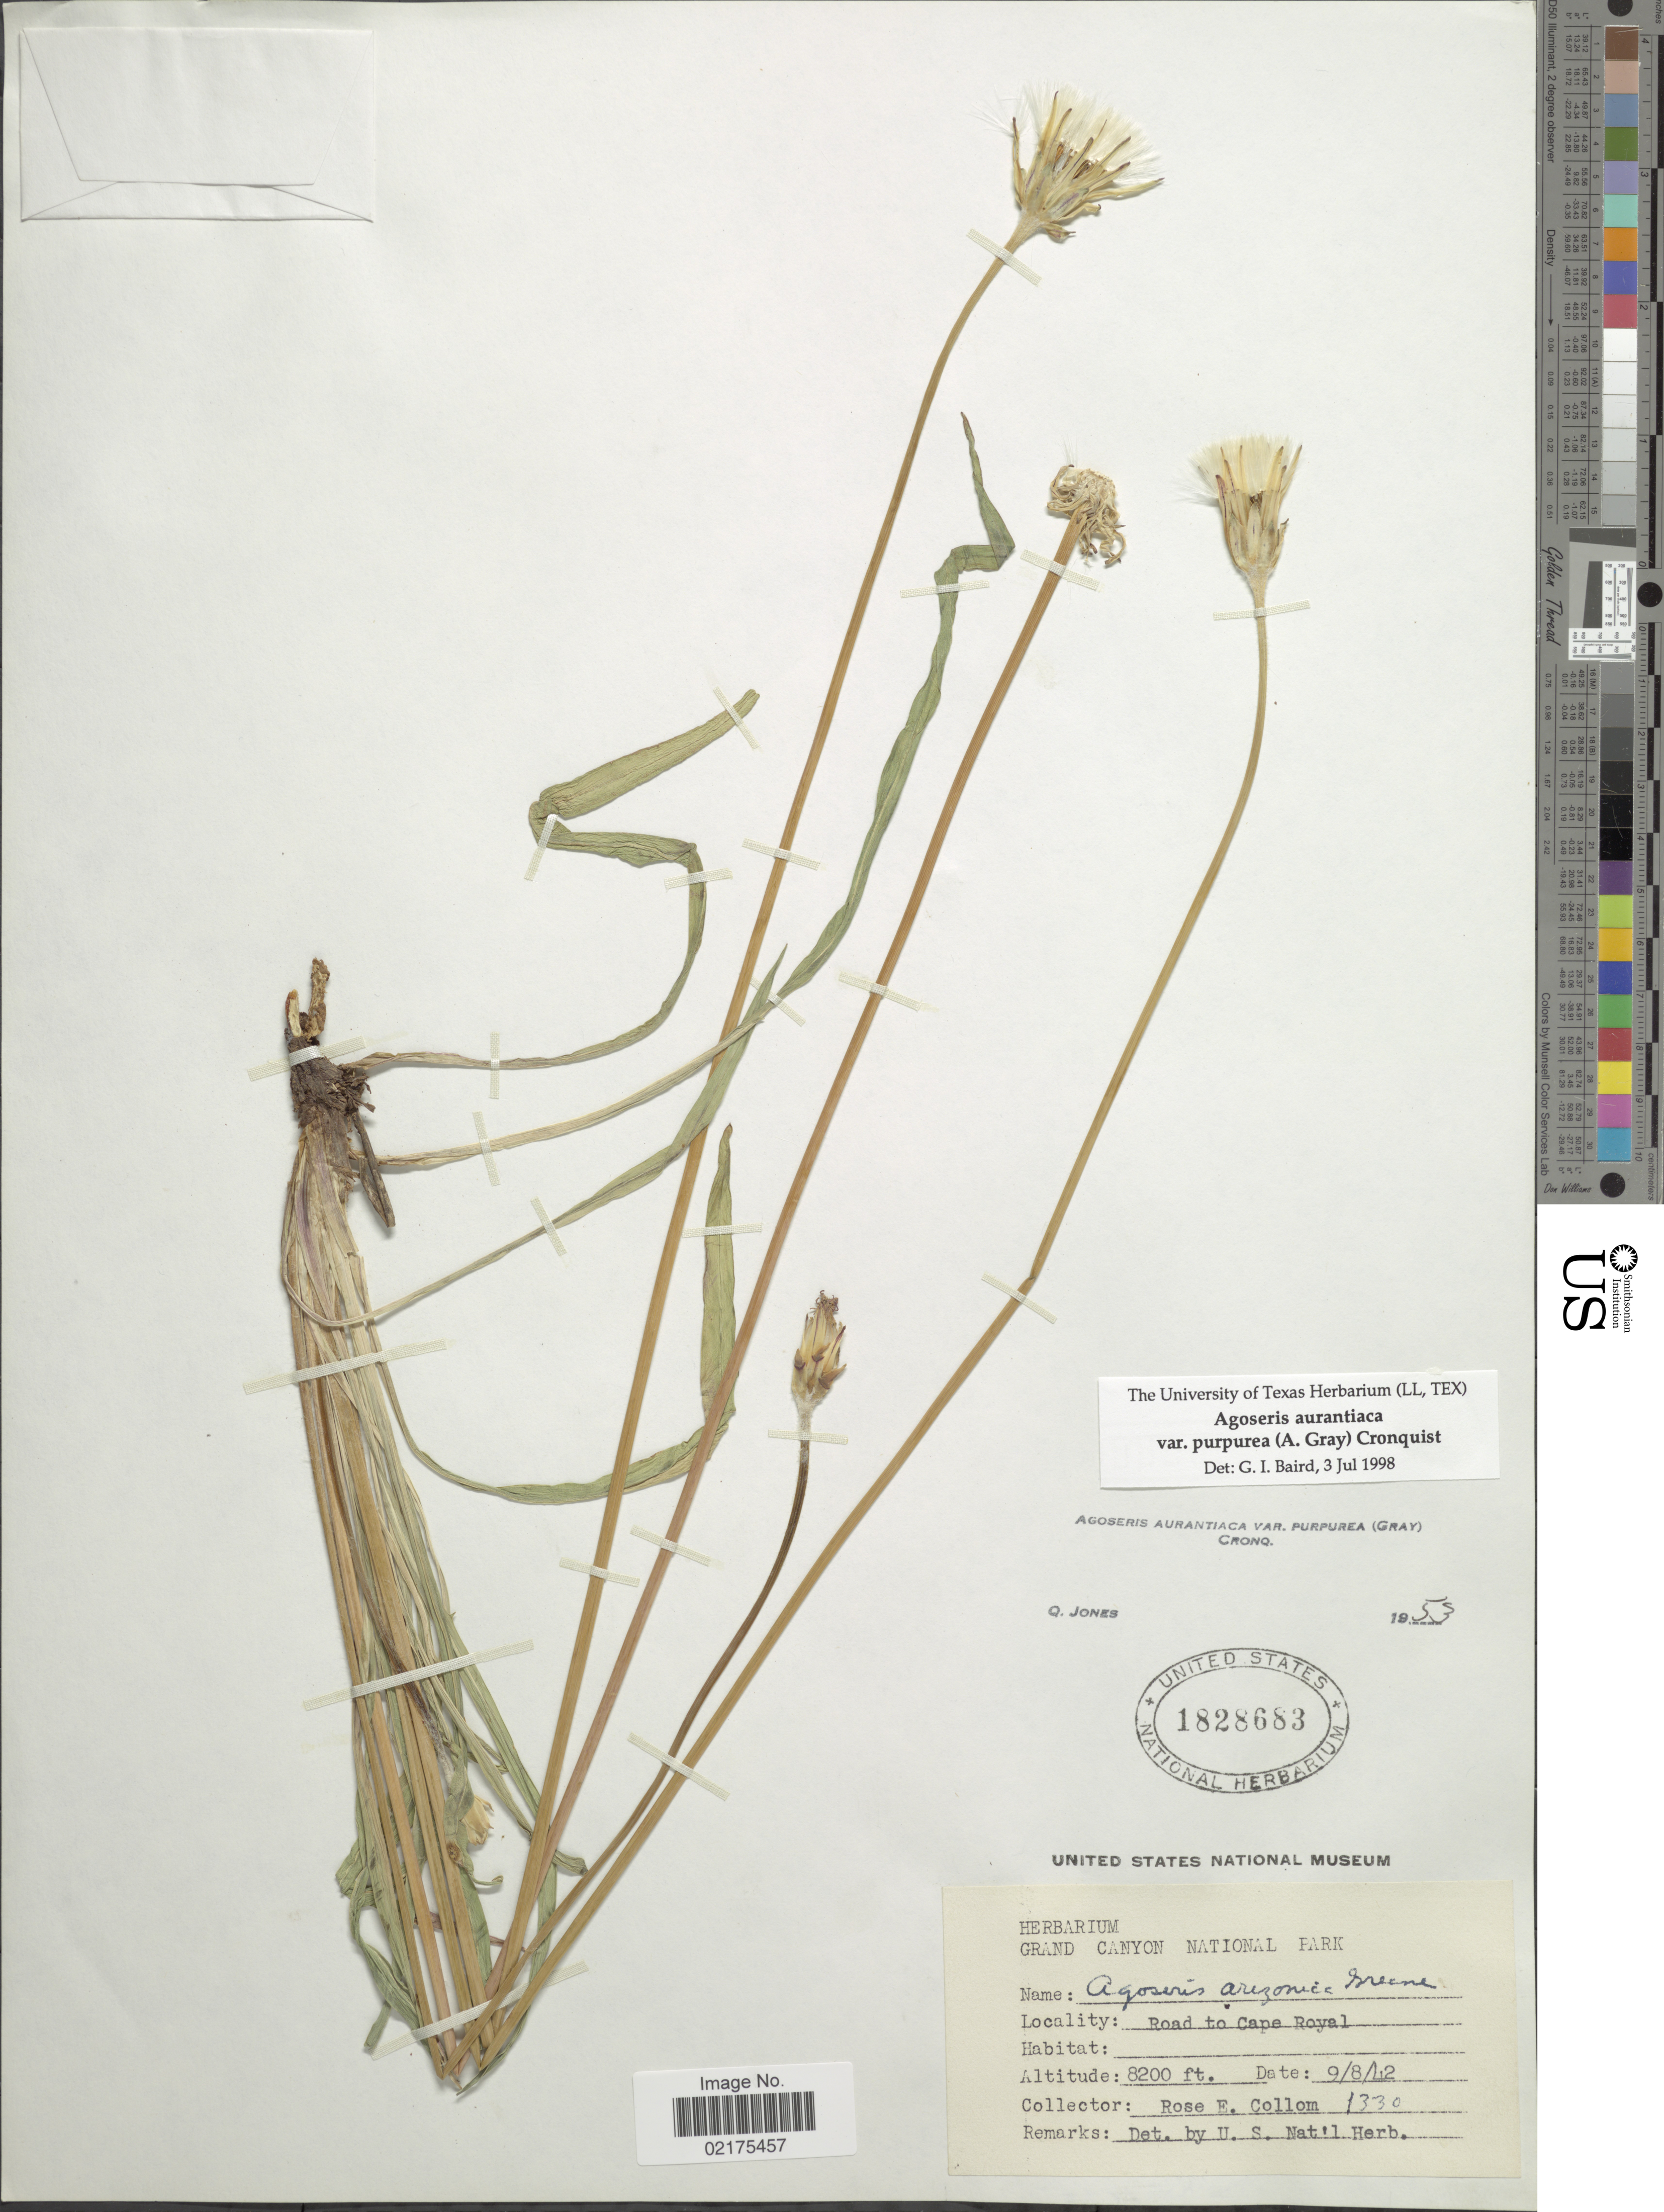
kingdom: Plantae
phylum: Tracheophyta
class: Magnoliopsida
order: Asterales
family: Asteraceae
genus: Agoseris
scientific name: Agoseris aurantiaca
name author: (Hook.) Greene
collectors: R. E. Collom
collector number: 1330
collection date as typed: Transcribed d/m/y: 8/9/42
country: United States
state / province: Arizona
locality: Road to Cape Royal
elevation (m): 2499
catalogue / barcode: US 1828683